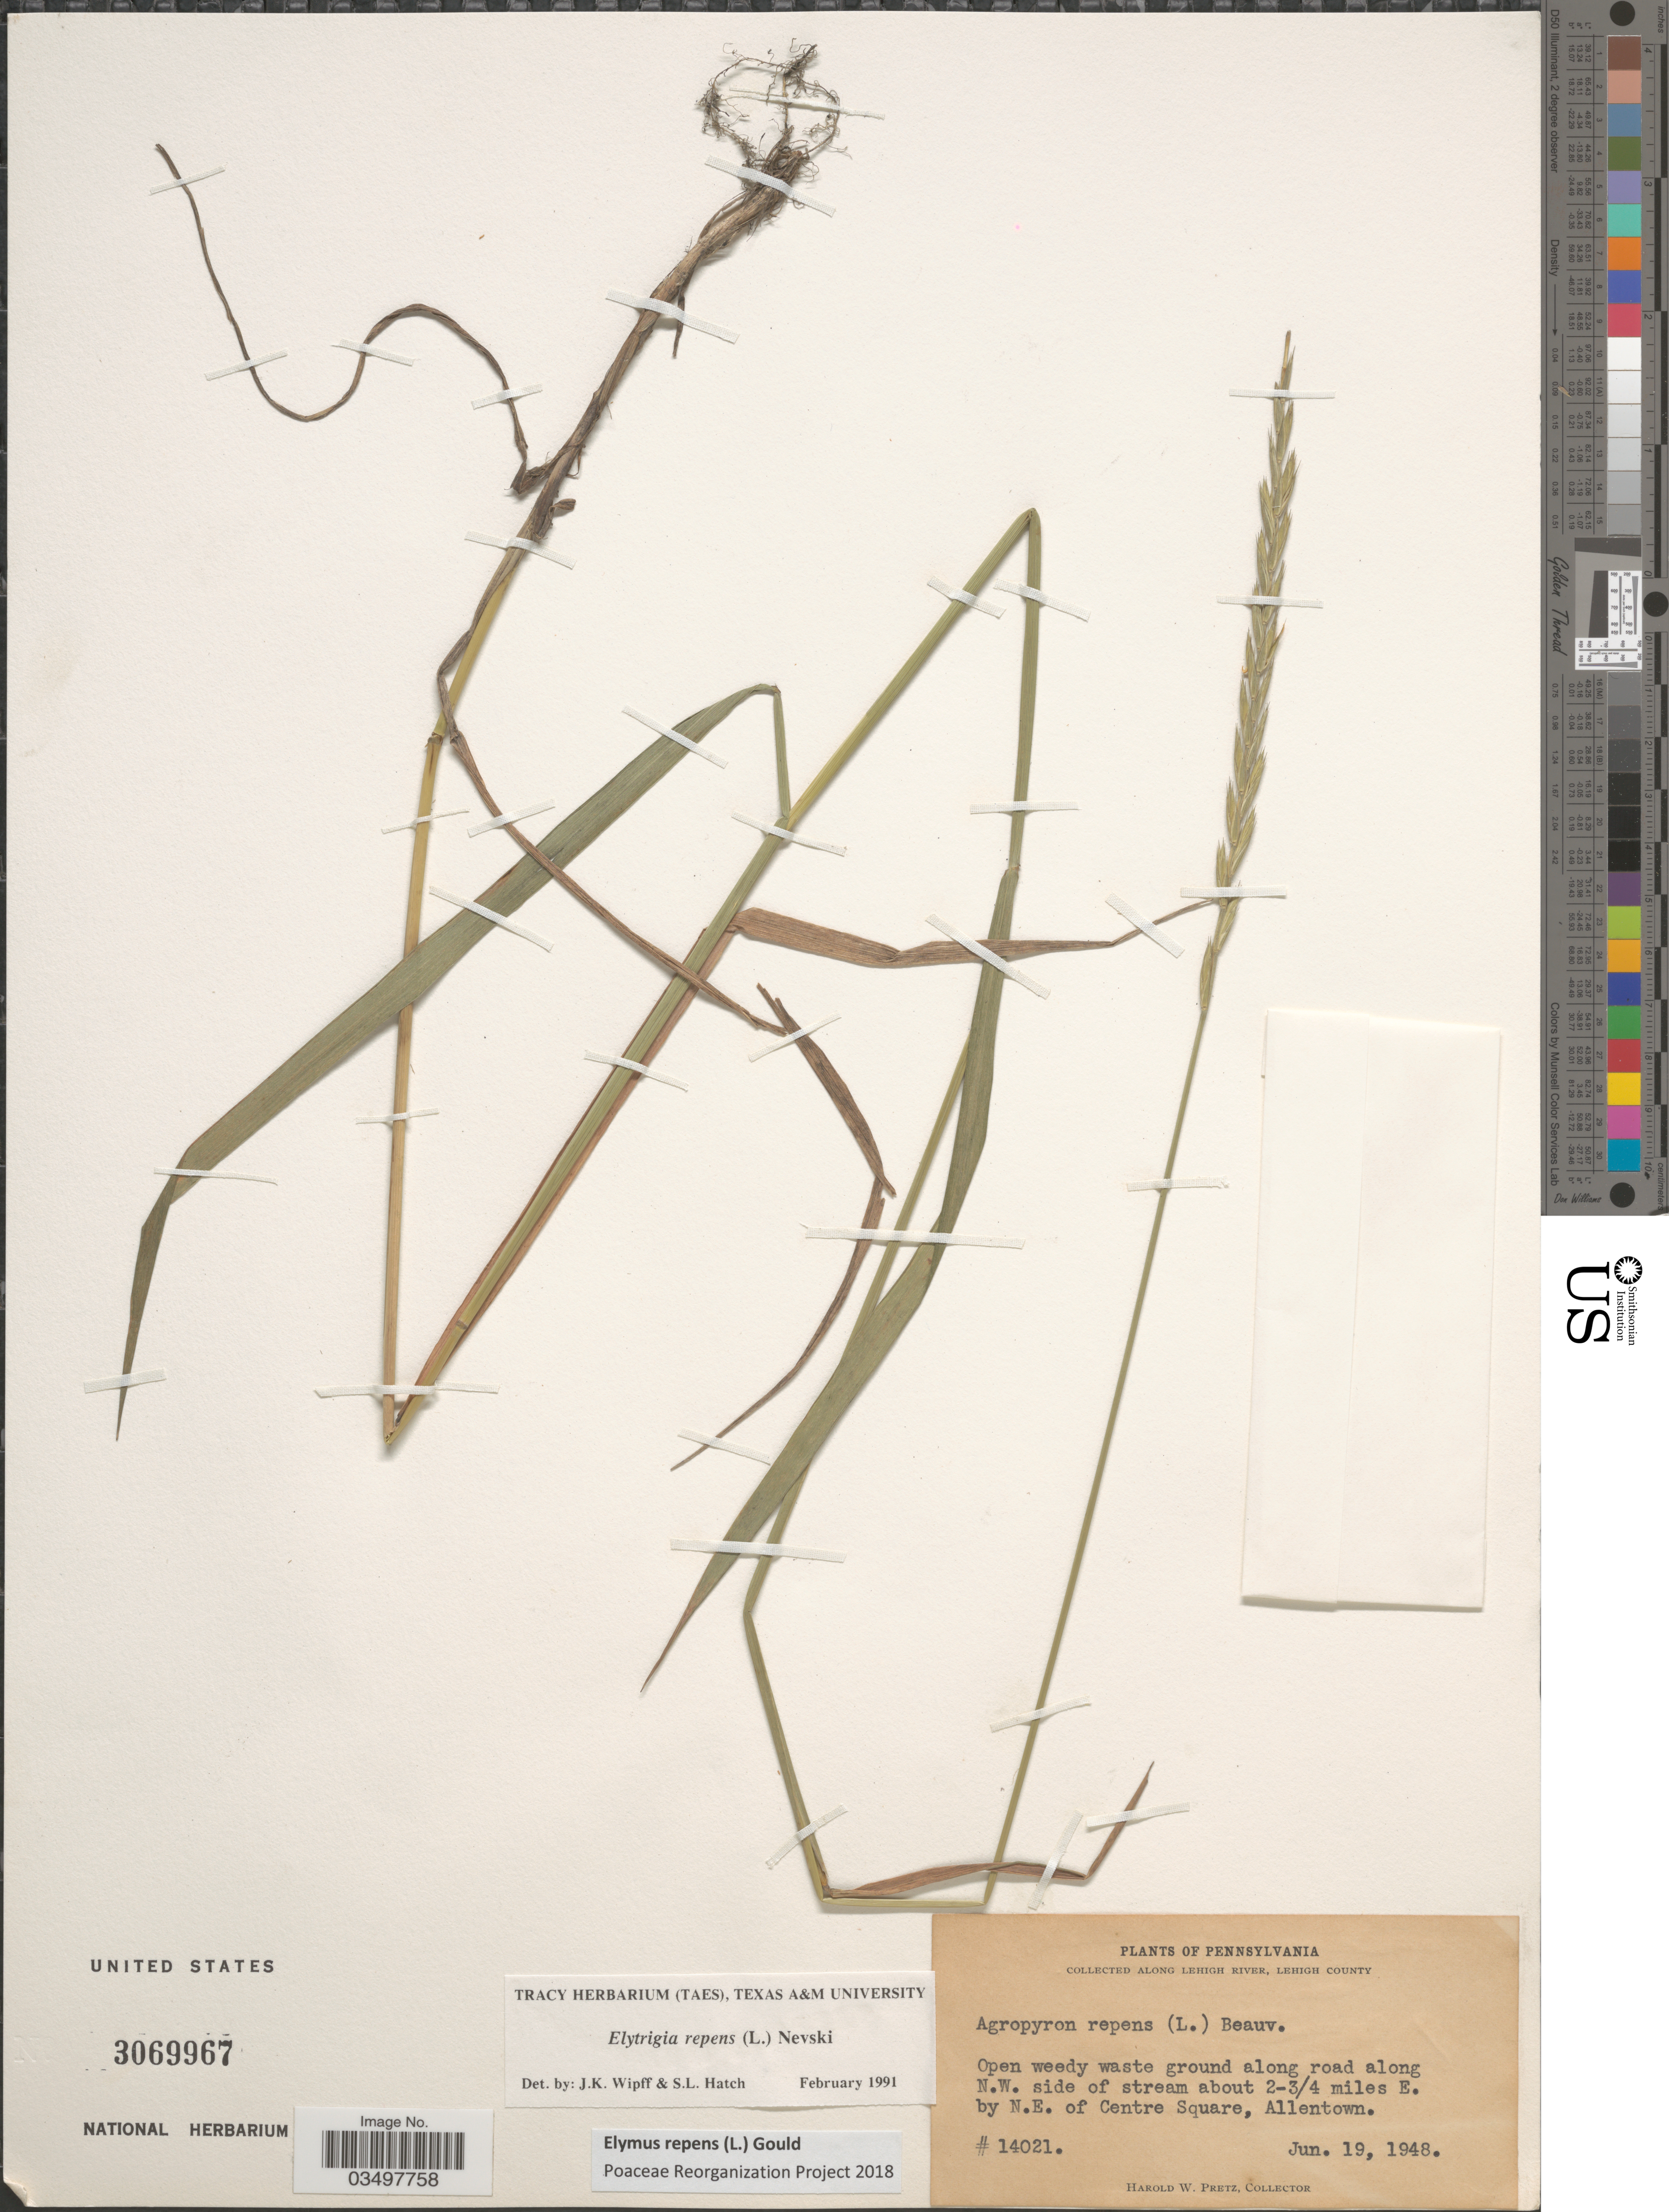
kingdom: Plantae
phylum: Tracheophyta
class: Liliopsida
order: Poales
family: Poaceae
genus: Elymus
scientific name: Elymus repens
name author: (L.) Gould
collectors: H. W. Pretz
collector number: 14021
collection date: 1948-06-19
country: United States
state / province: Pennsylvania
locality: Along Lehigh River, Lehigh County. Open weedy waste ground along road along N.W. side of stream about 2-3/4 miles E. by N.E. of Centre Square, Allentown.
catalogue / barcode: US 3069967